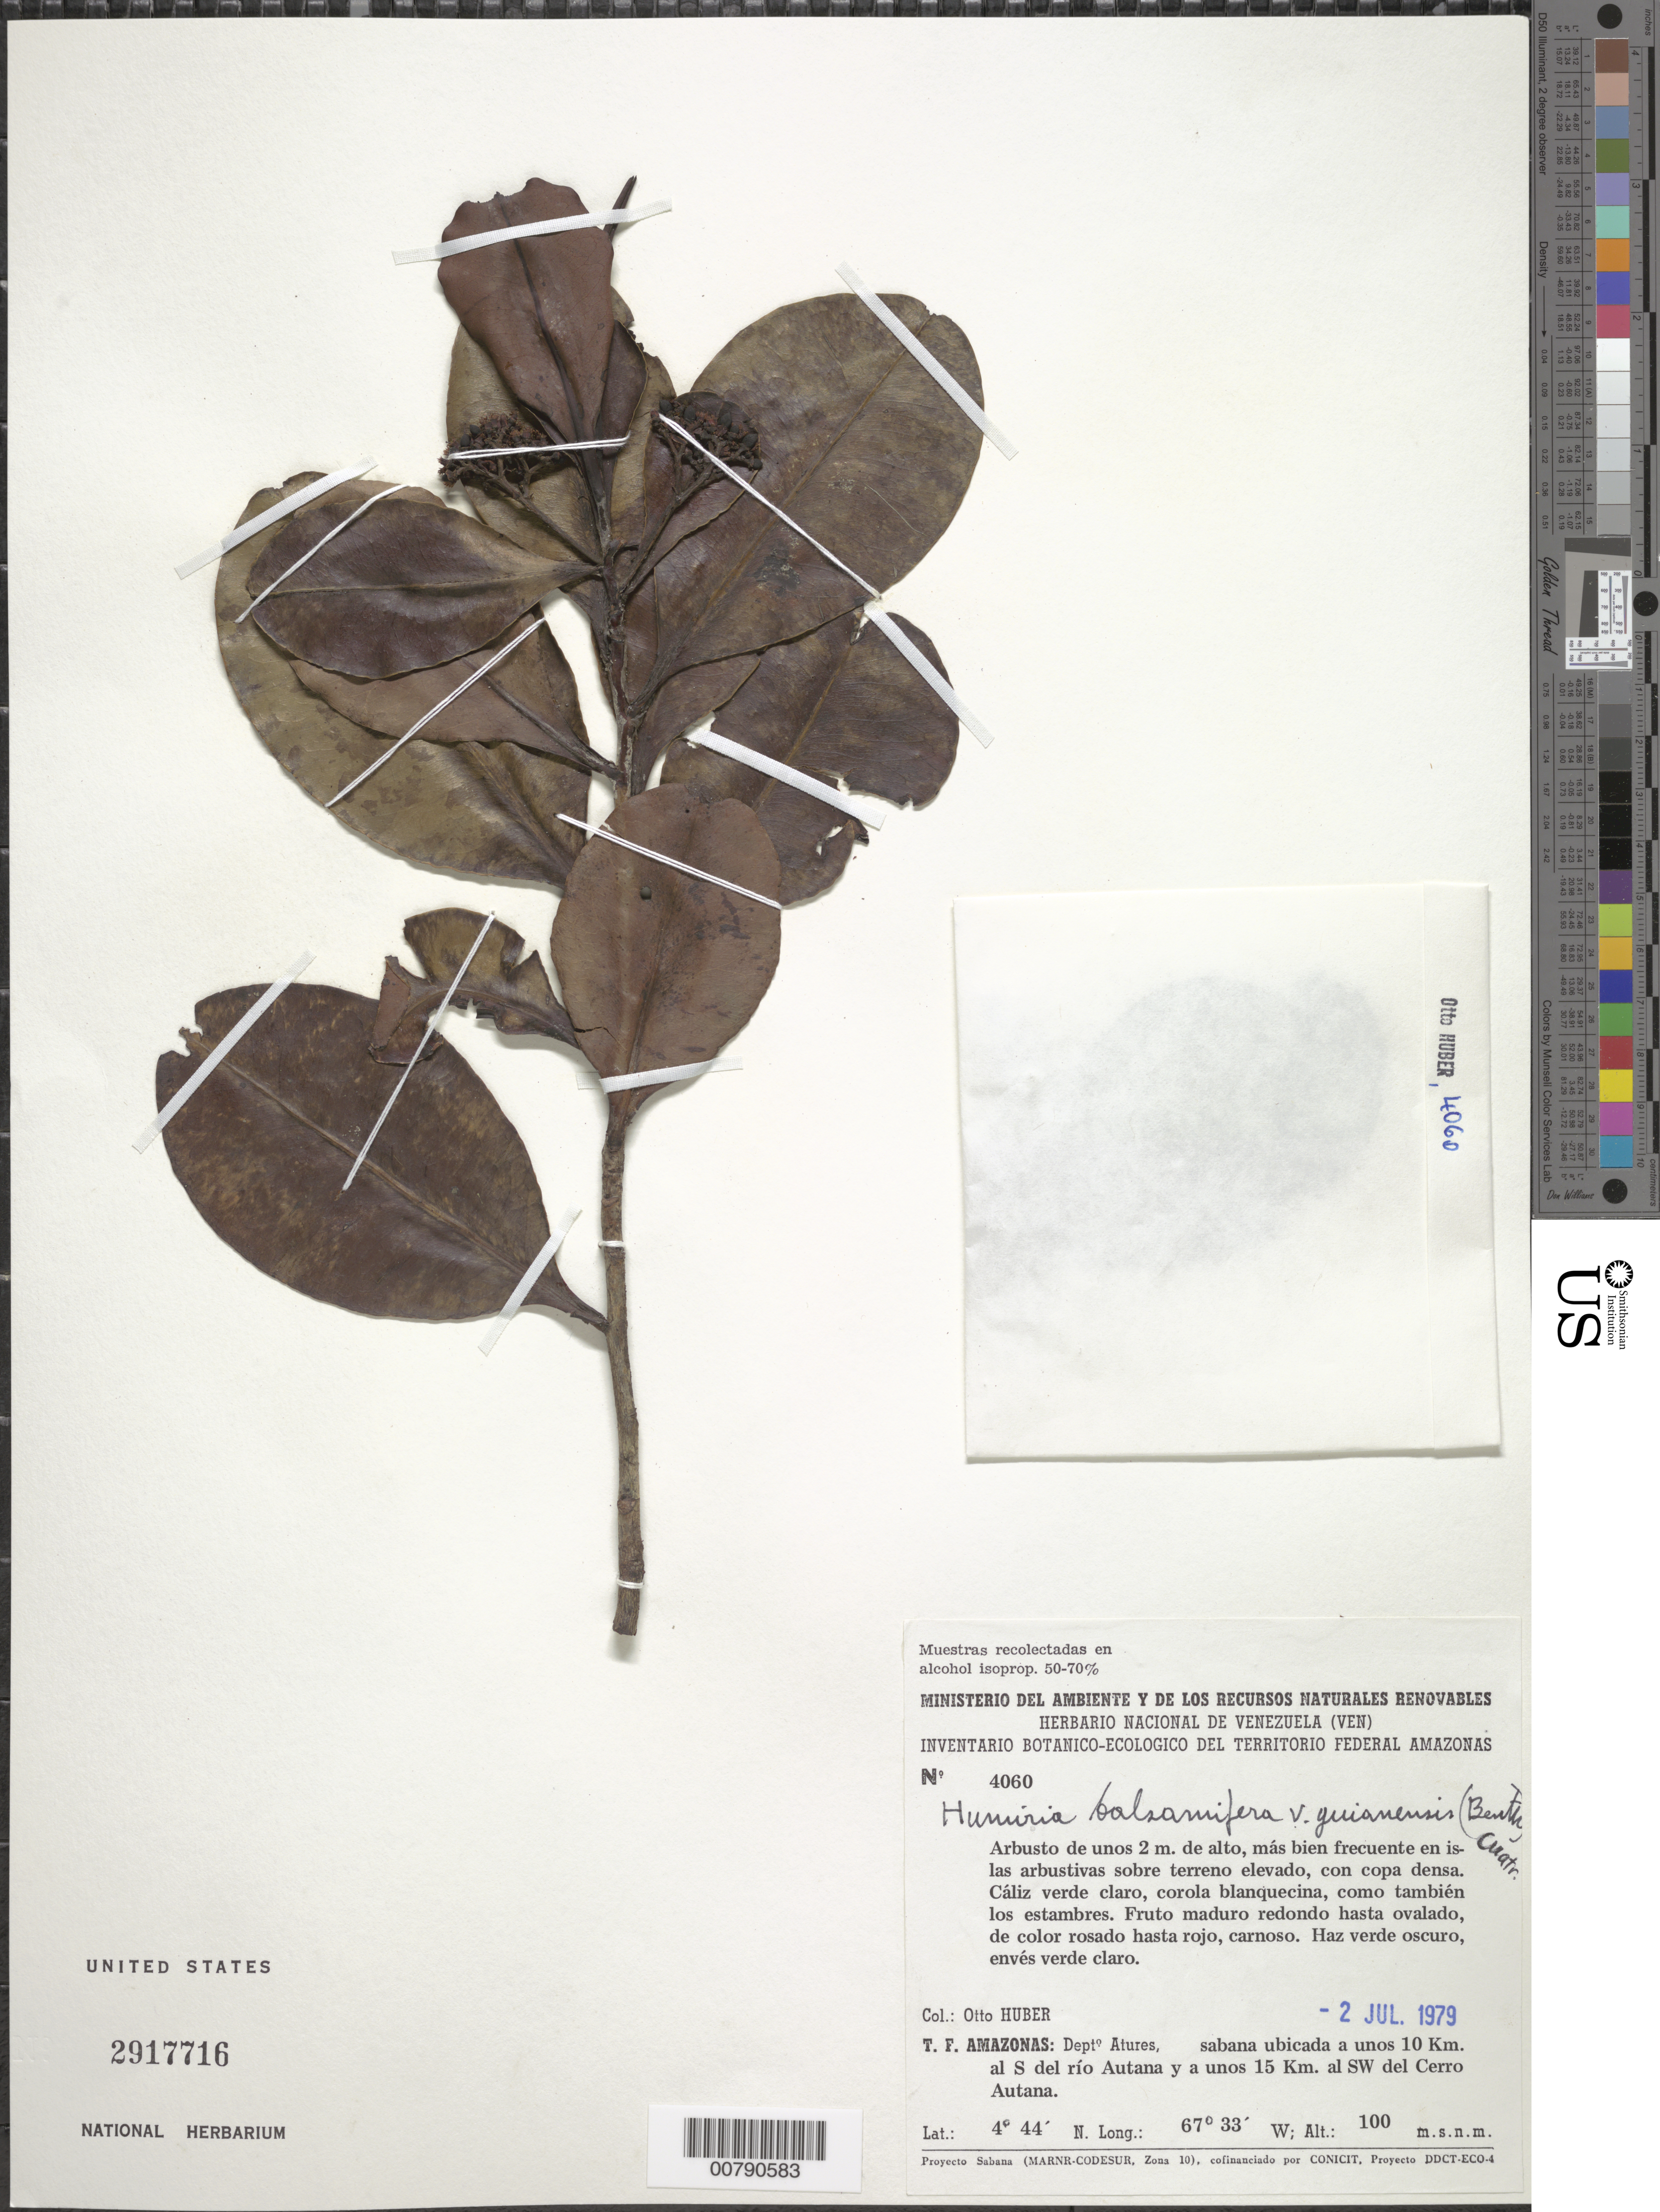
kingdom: Plantae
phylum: Tracheophyta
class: Magnoliopsida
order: Malpighiales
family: Humiriaceae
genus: Humiria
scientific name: Humiria balsamifera var. guianensis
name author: (Benth.) Cuatrec.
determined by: Cuatrecasas, J.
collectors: O. Huber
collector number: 4060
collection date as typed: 2-Jul-79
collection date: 1979-07-02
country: Venezuela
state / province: Amazonas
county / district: Atures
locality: Río Autana, 10 km al S, 15 km NW of Cerro Autana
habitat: Islas arbustivas sobre terreno elevado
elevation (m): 100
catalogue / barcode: US 2917716